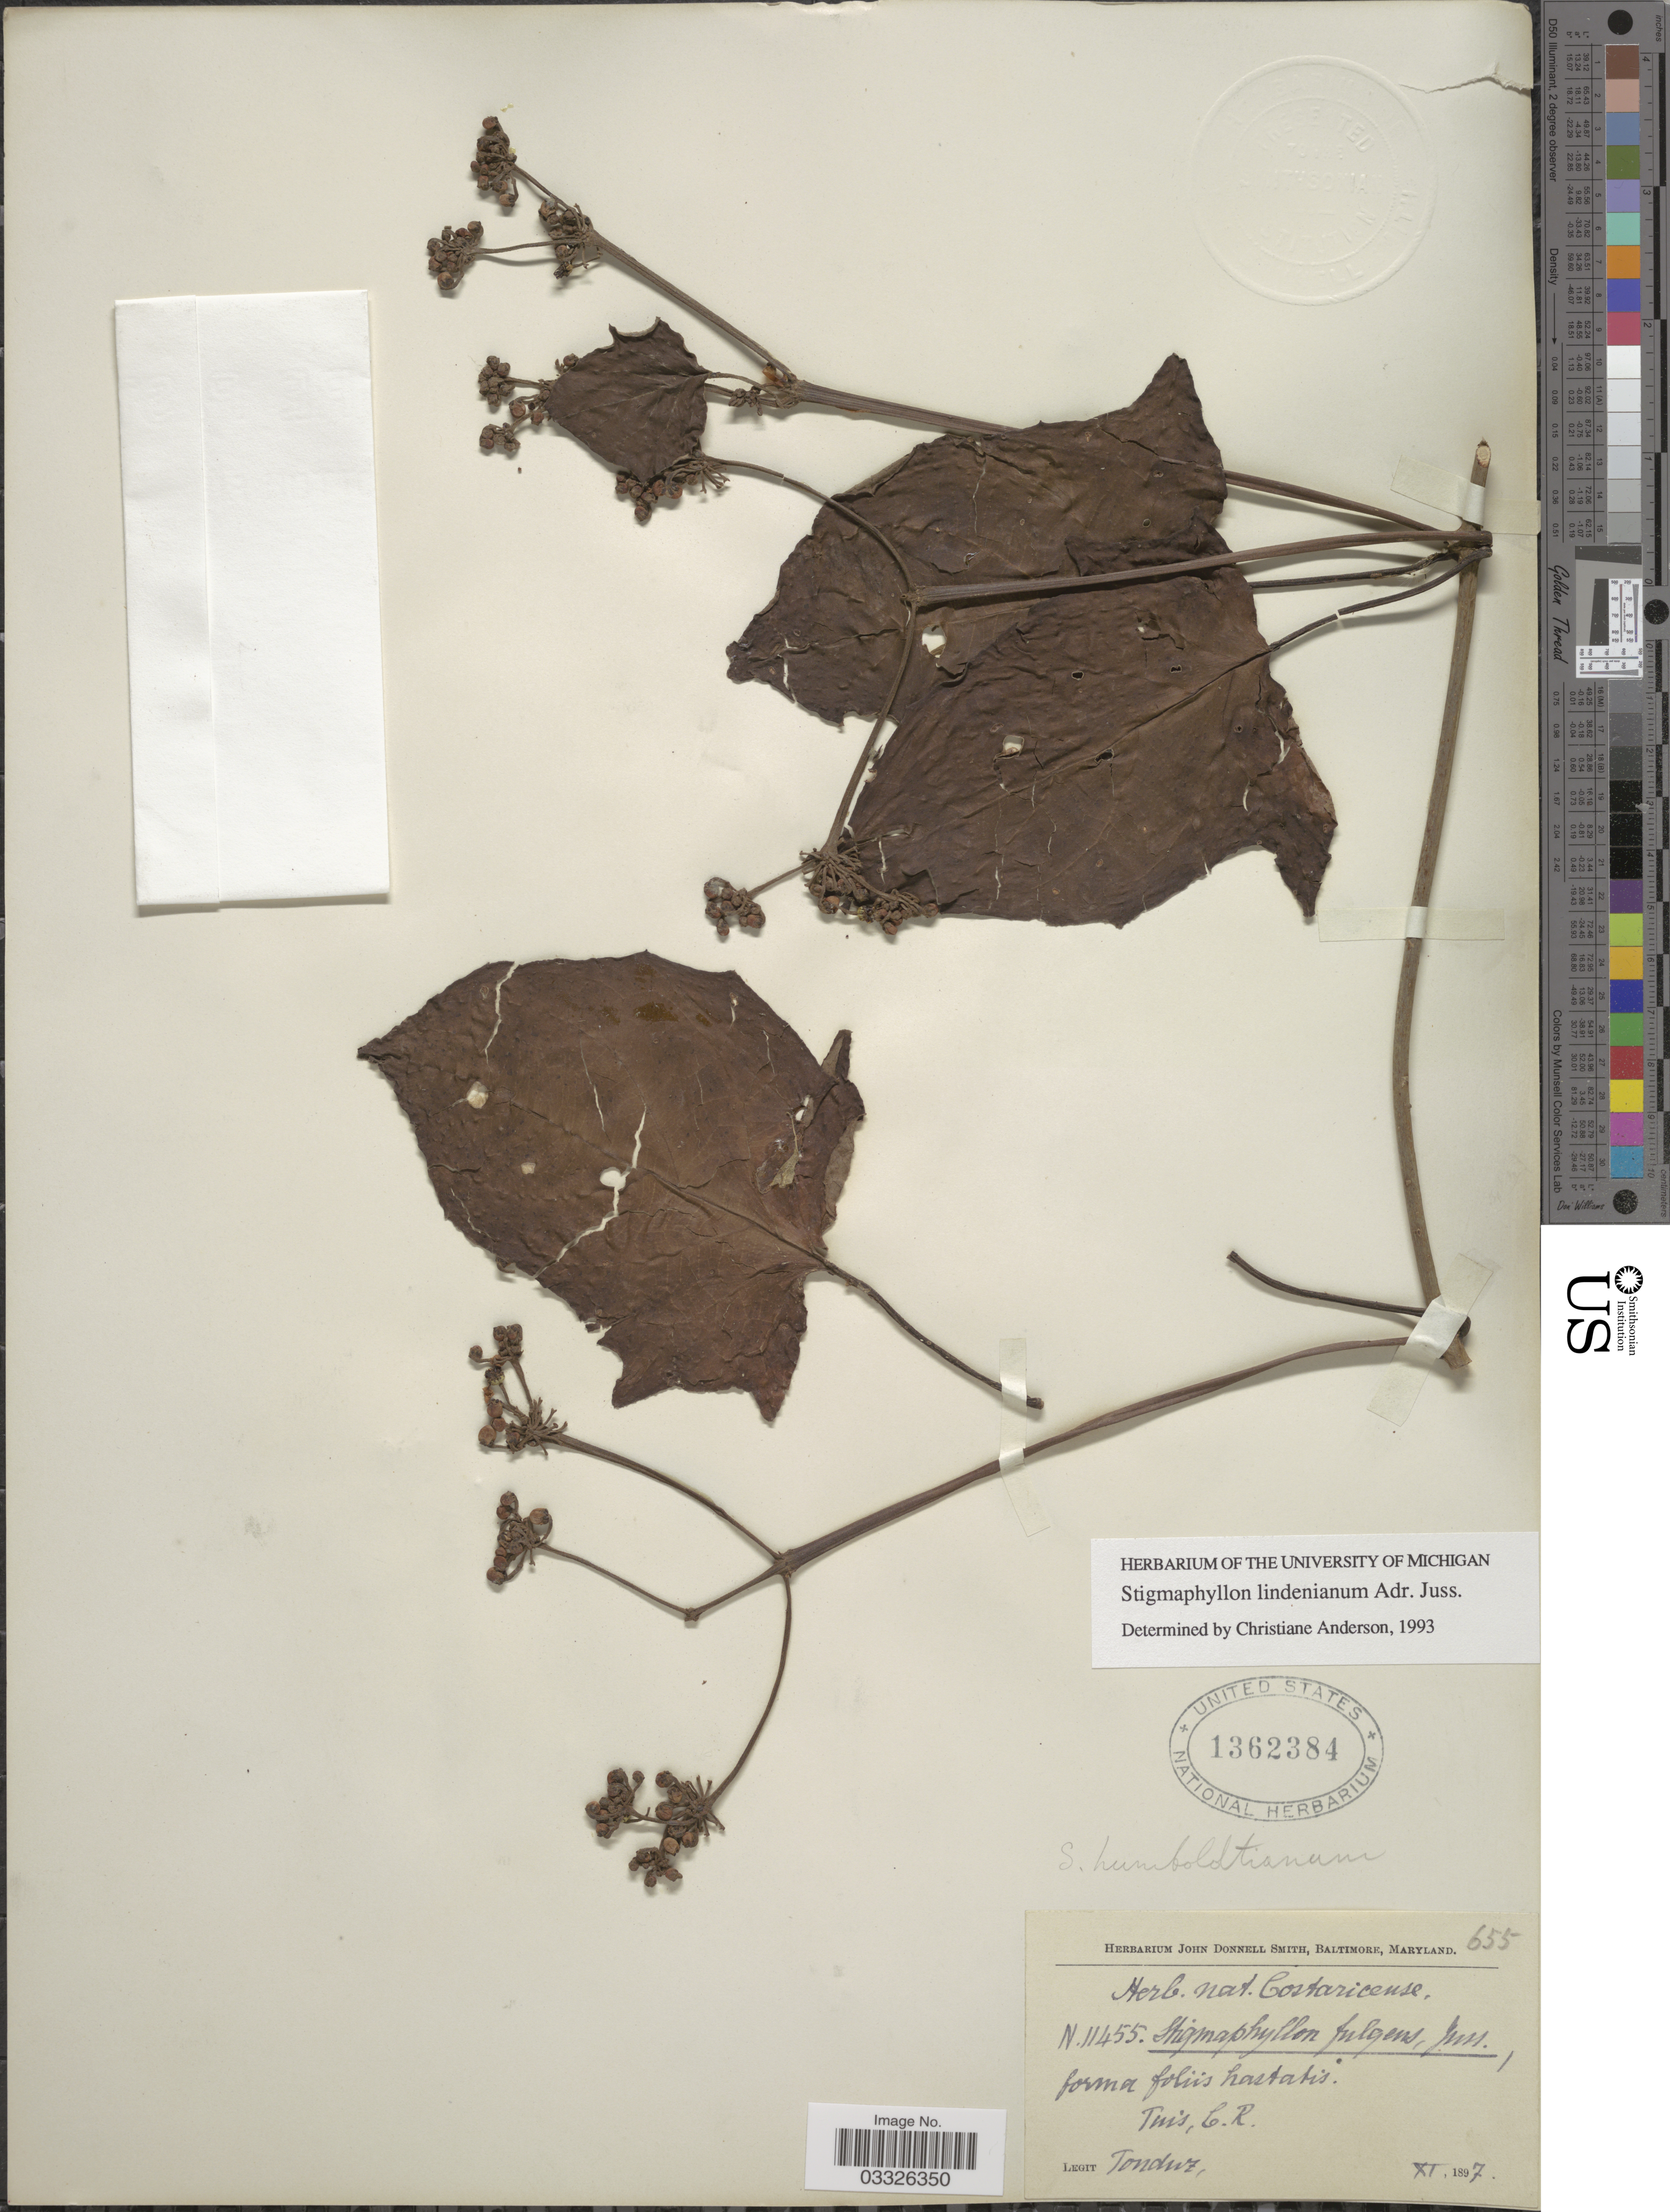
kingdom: Plantae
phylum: Tracheophyta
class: Magnoliopsida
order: Malpighiales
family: Malpighiaceae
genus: Stigmaphyllon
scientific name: Stigmaphyllon lindenianum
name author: A. Juss.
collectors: Tonduz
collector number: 11455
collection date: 1897-11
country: Costa Rica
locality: Tuis.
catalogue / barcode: US 1362384